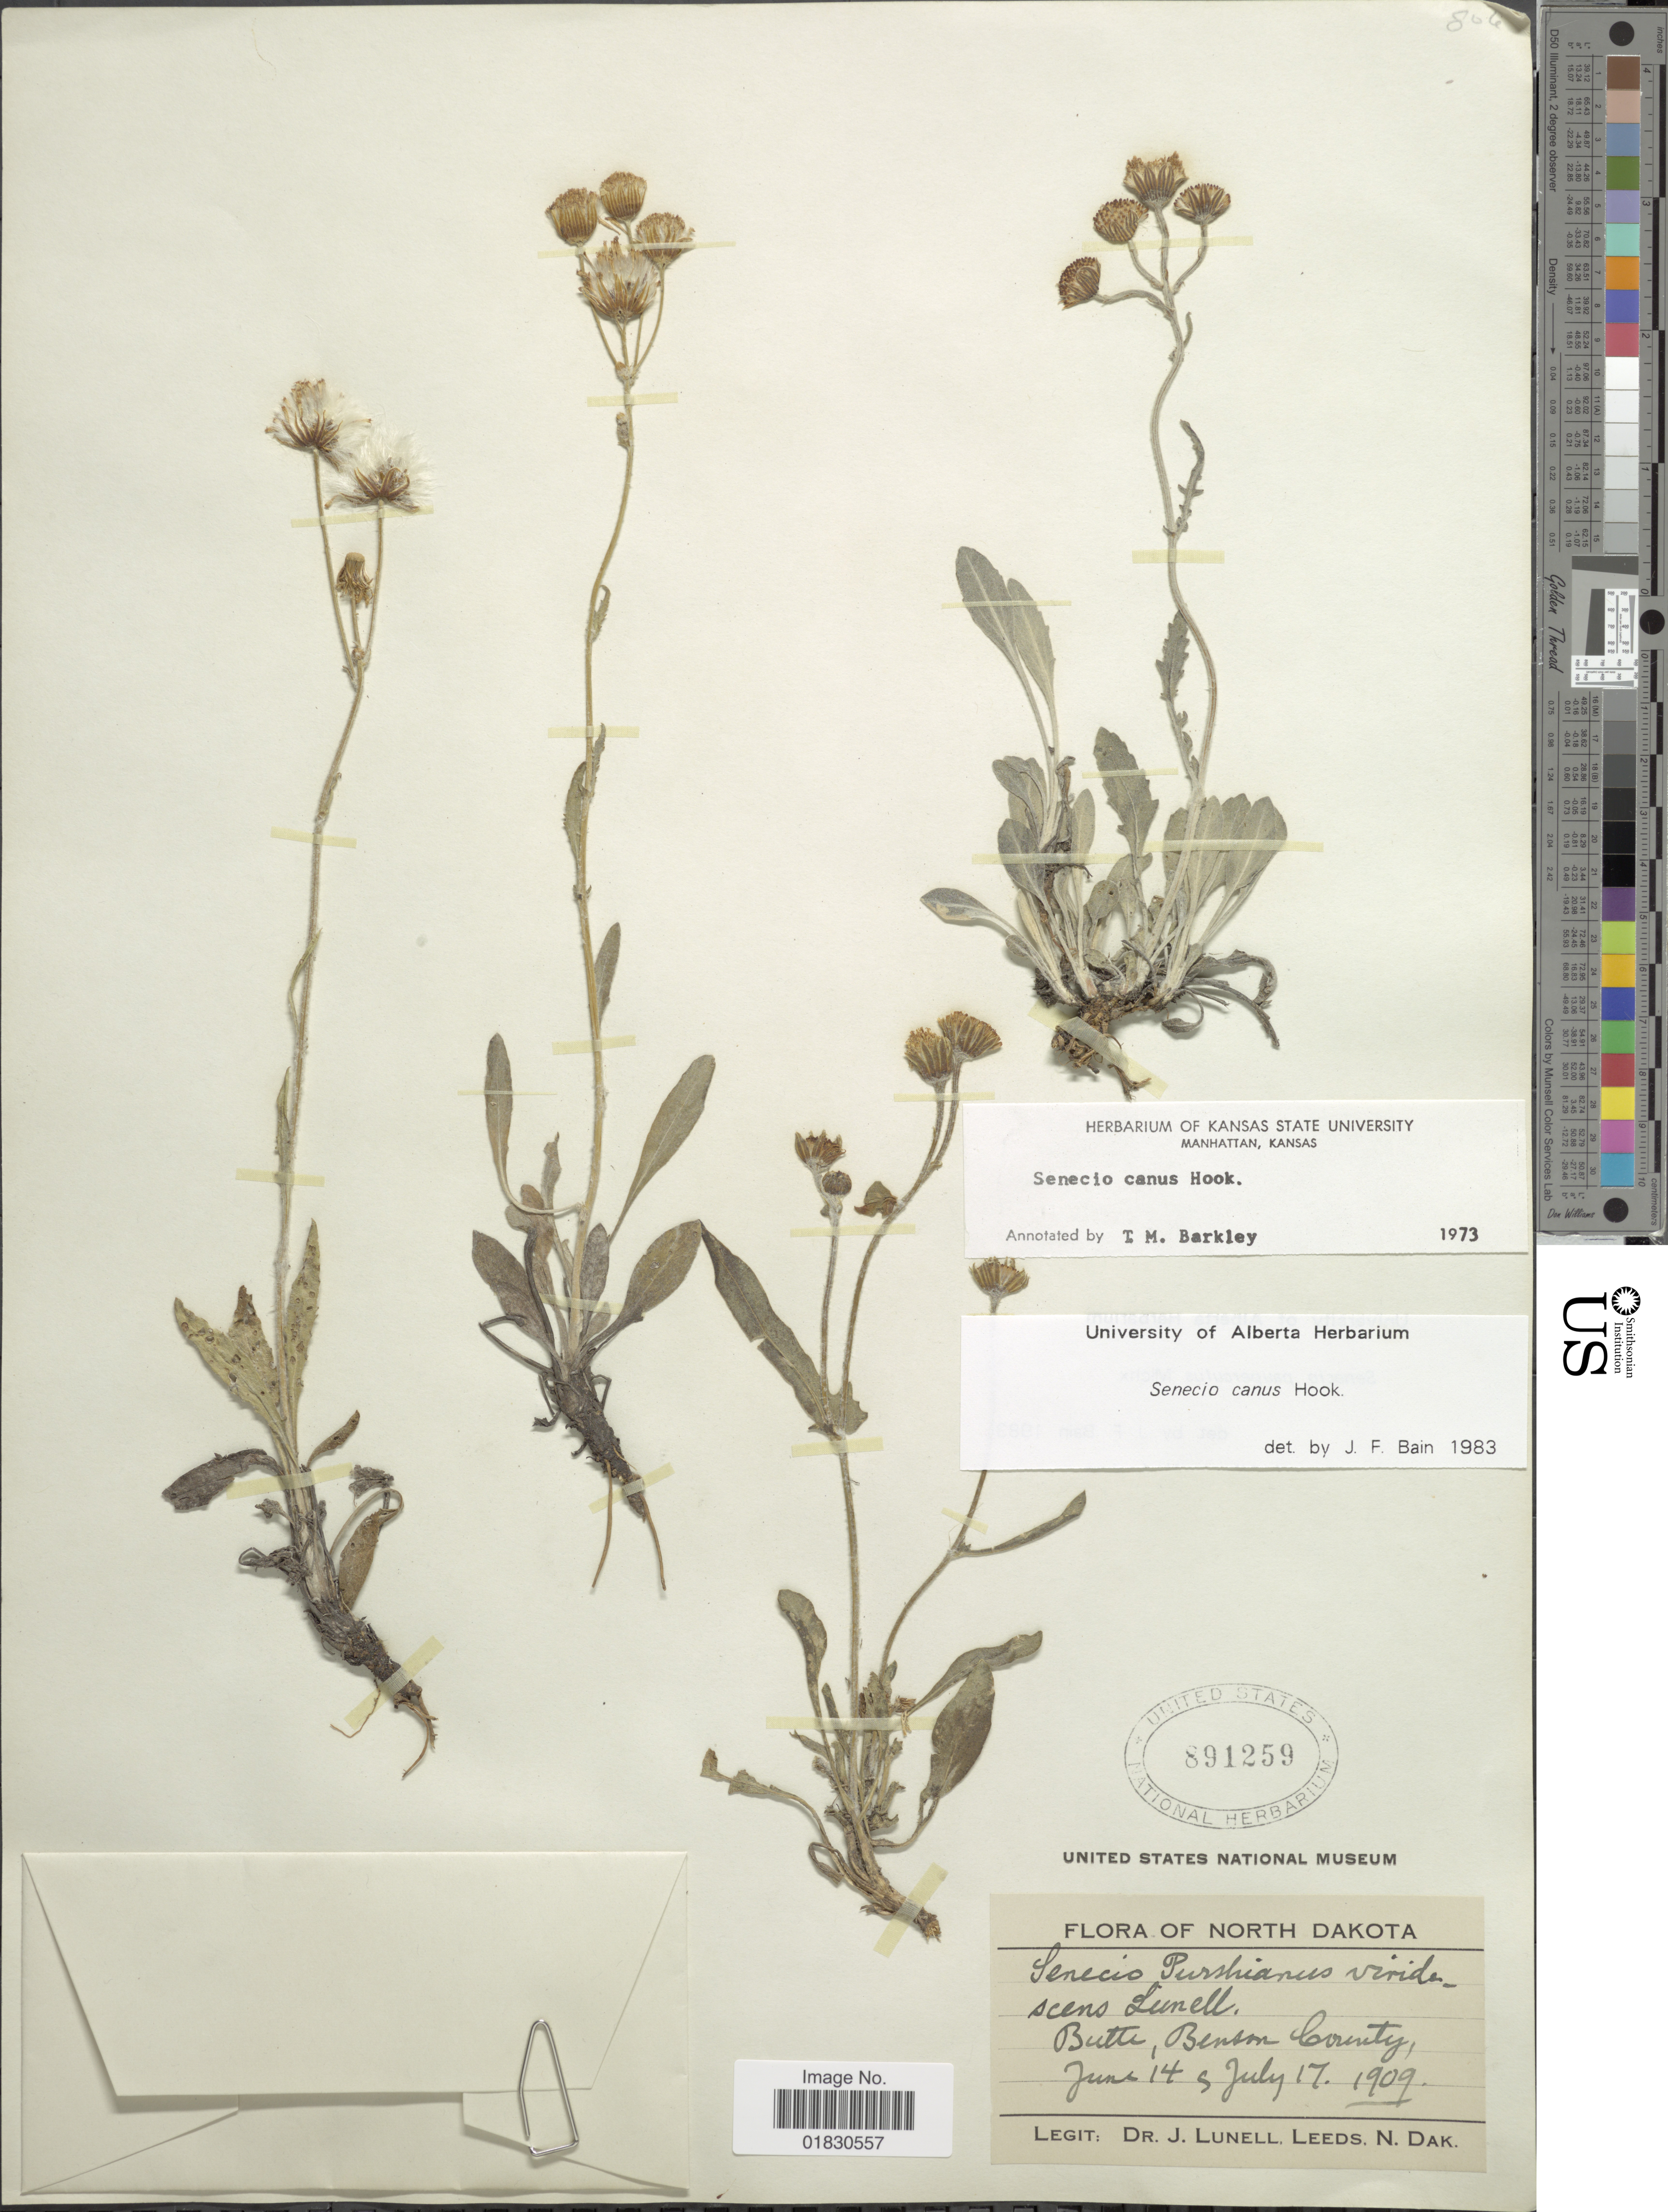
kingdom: Plantae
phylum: Tracheophyta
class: Magnoliopsida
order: Asterales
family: Asteraceae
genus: Packera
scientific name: Packera cana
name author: (Hook.) W.A. Weber & Á. Löve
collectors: J. Lunell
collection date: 1909-06-14/1909-07-17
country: United States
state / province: North Dakota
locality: Butte, Benson County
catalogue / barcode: US 891259